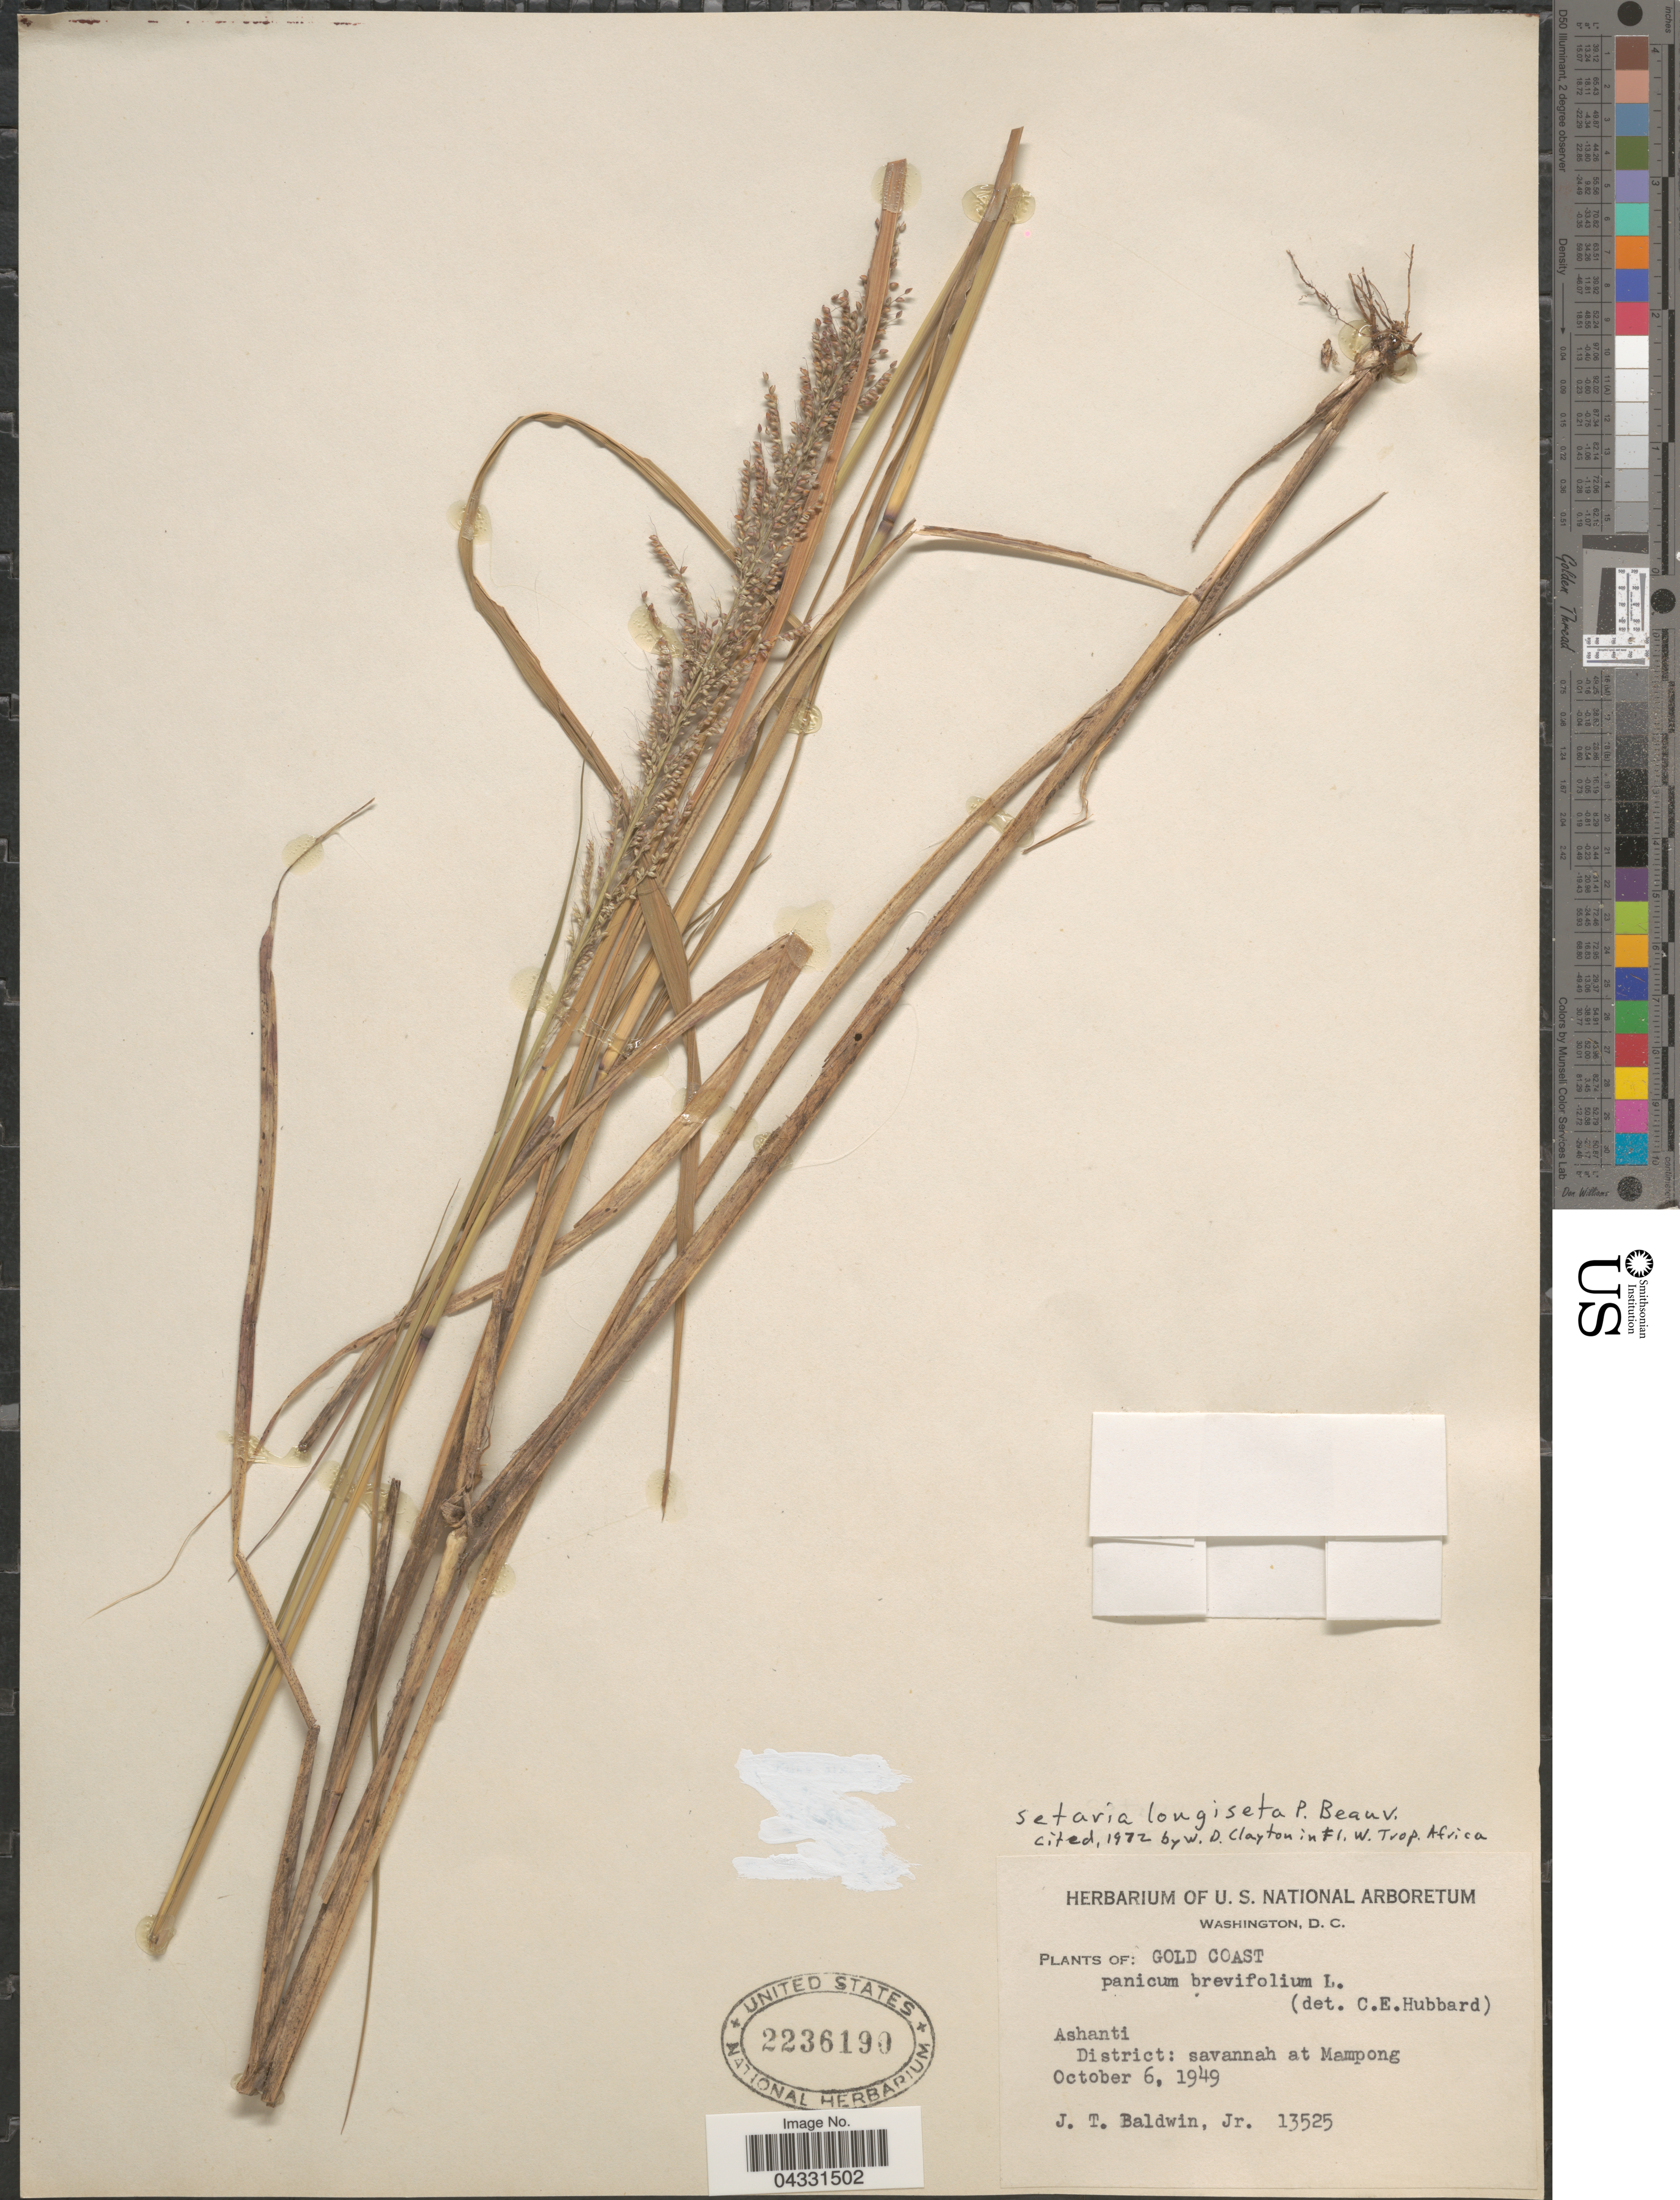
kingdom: Plantae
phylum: Tracheophyta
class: Liliopsida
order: Poales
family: Poaceae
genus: Setaria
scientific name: Setaria longiseta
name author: P. Beauv.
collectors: J. T. Baldwin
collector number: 13525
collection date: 1949-10-06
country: Ghana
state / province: Ashanti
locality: Gold Coast. Ashanti District: savannah at Mampong.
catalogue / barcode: US 2236190